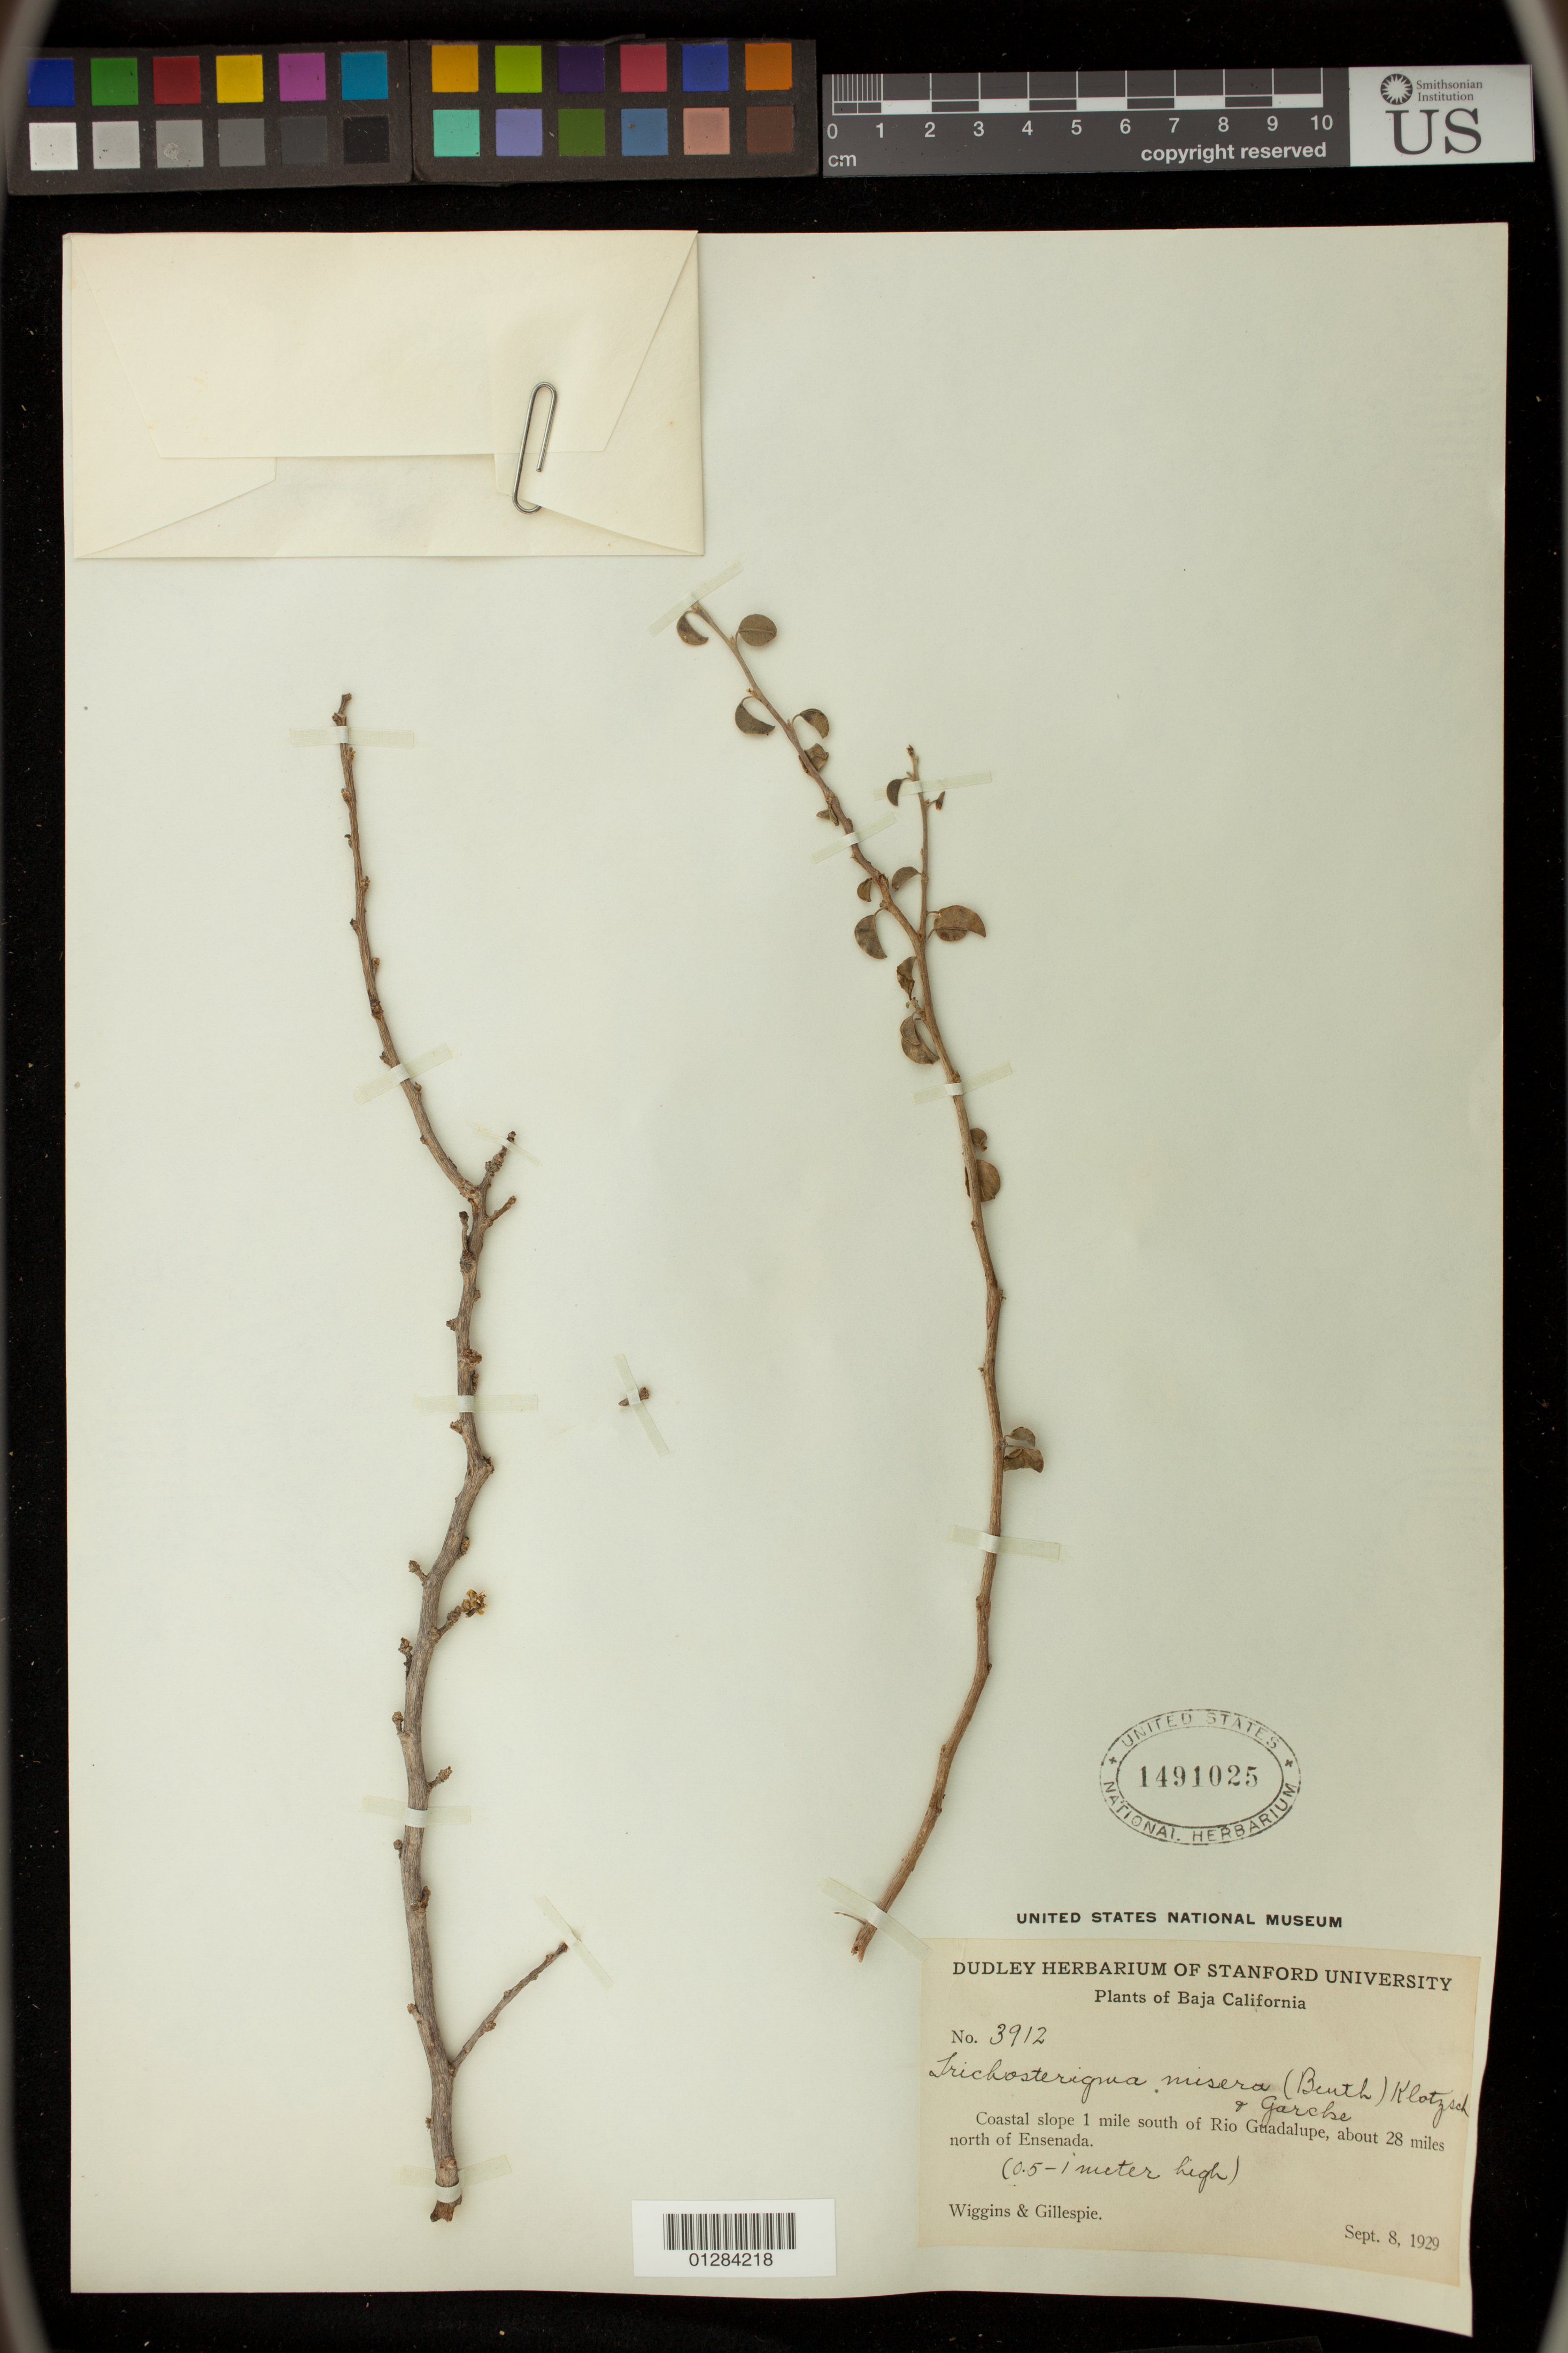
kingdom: Plantae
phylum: Tracheophyta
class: Magnoliopsida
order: Malpighiales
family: Euphorbiaceae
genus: Euphorbia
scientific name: Euphorbia misera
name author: Benth.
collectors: I. L. Wiggins & L. J. Gillespie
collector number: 3912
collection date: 1929-09-08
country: Mexico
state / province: Baja California Norte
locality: Coastal slope 1 mile S of Rio Guadalupe, about 28 miles N of Ensenada.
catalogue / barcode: US 1491025